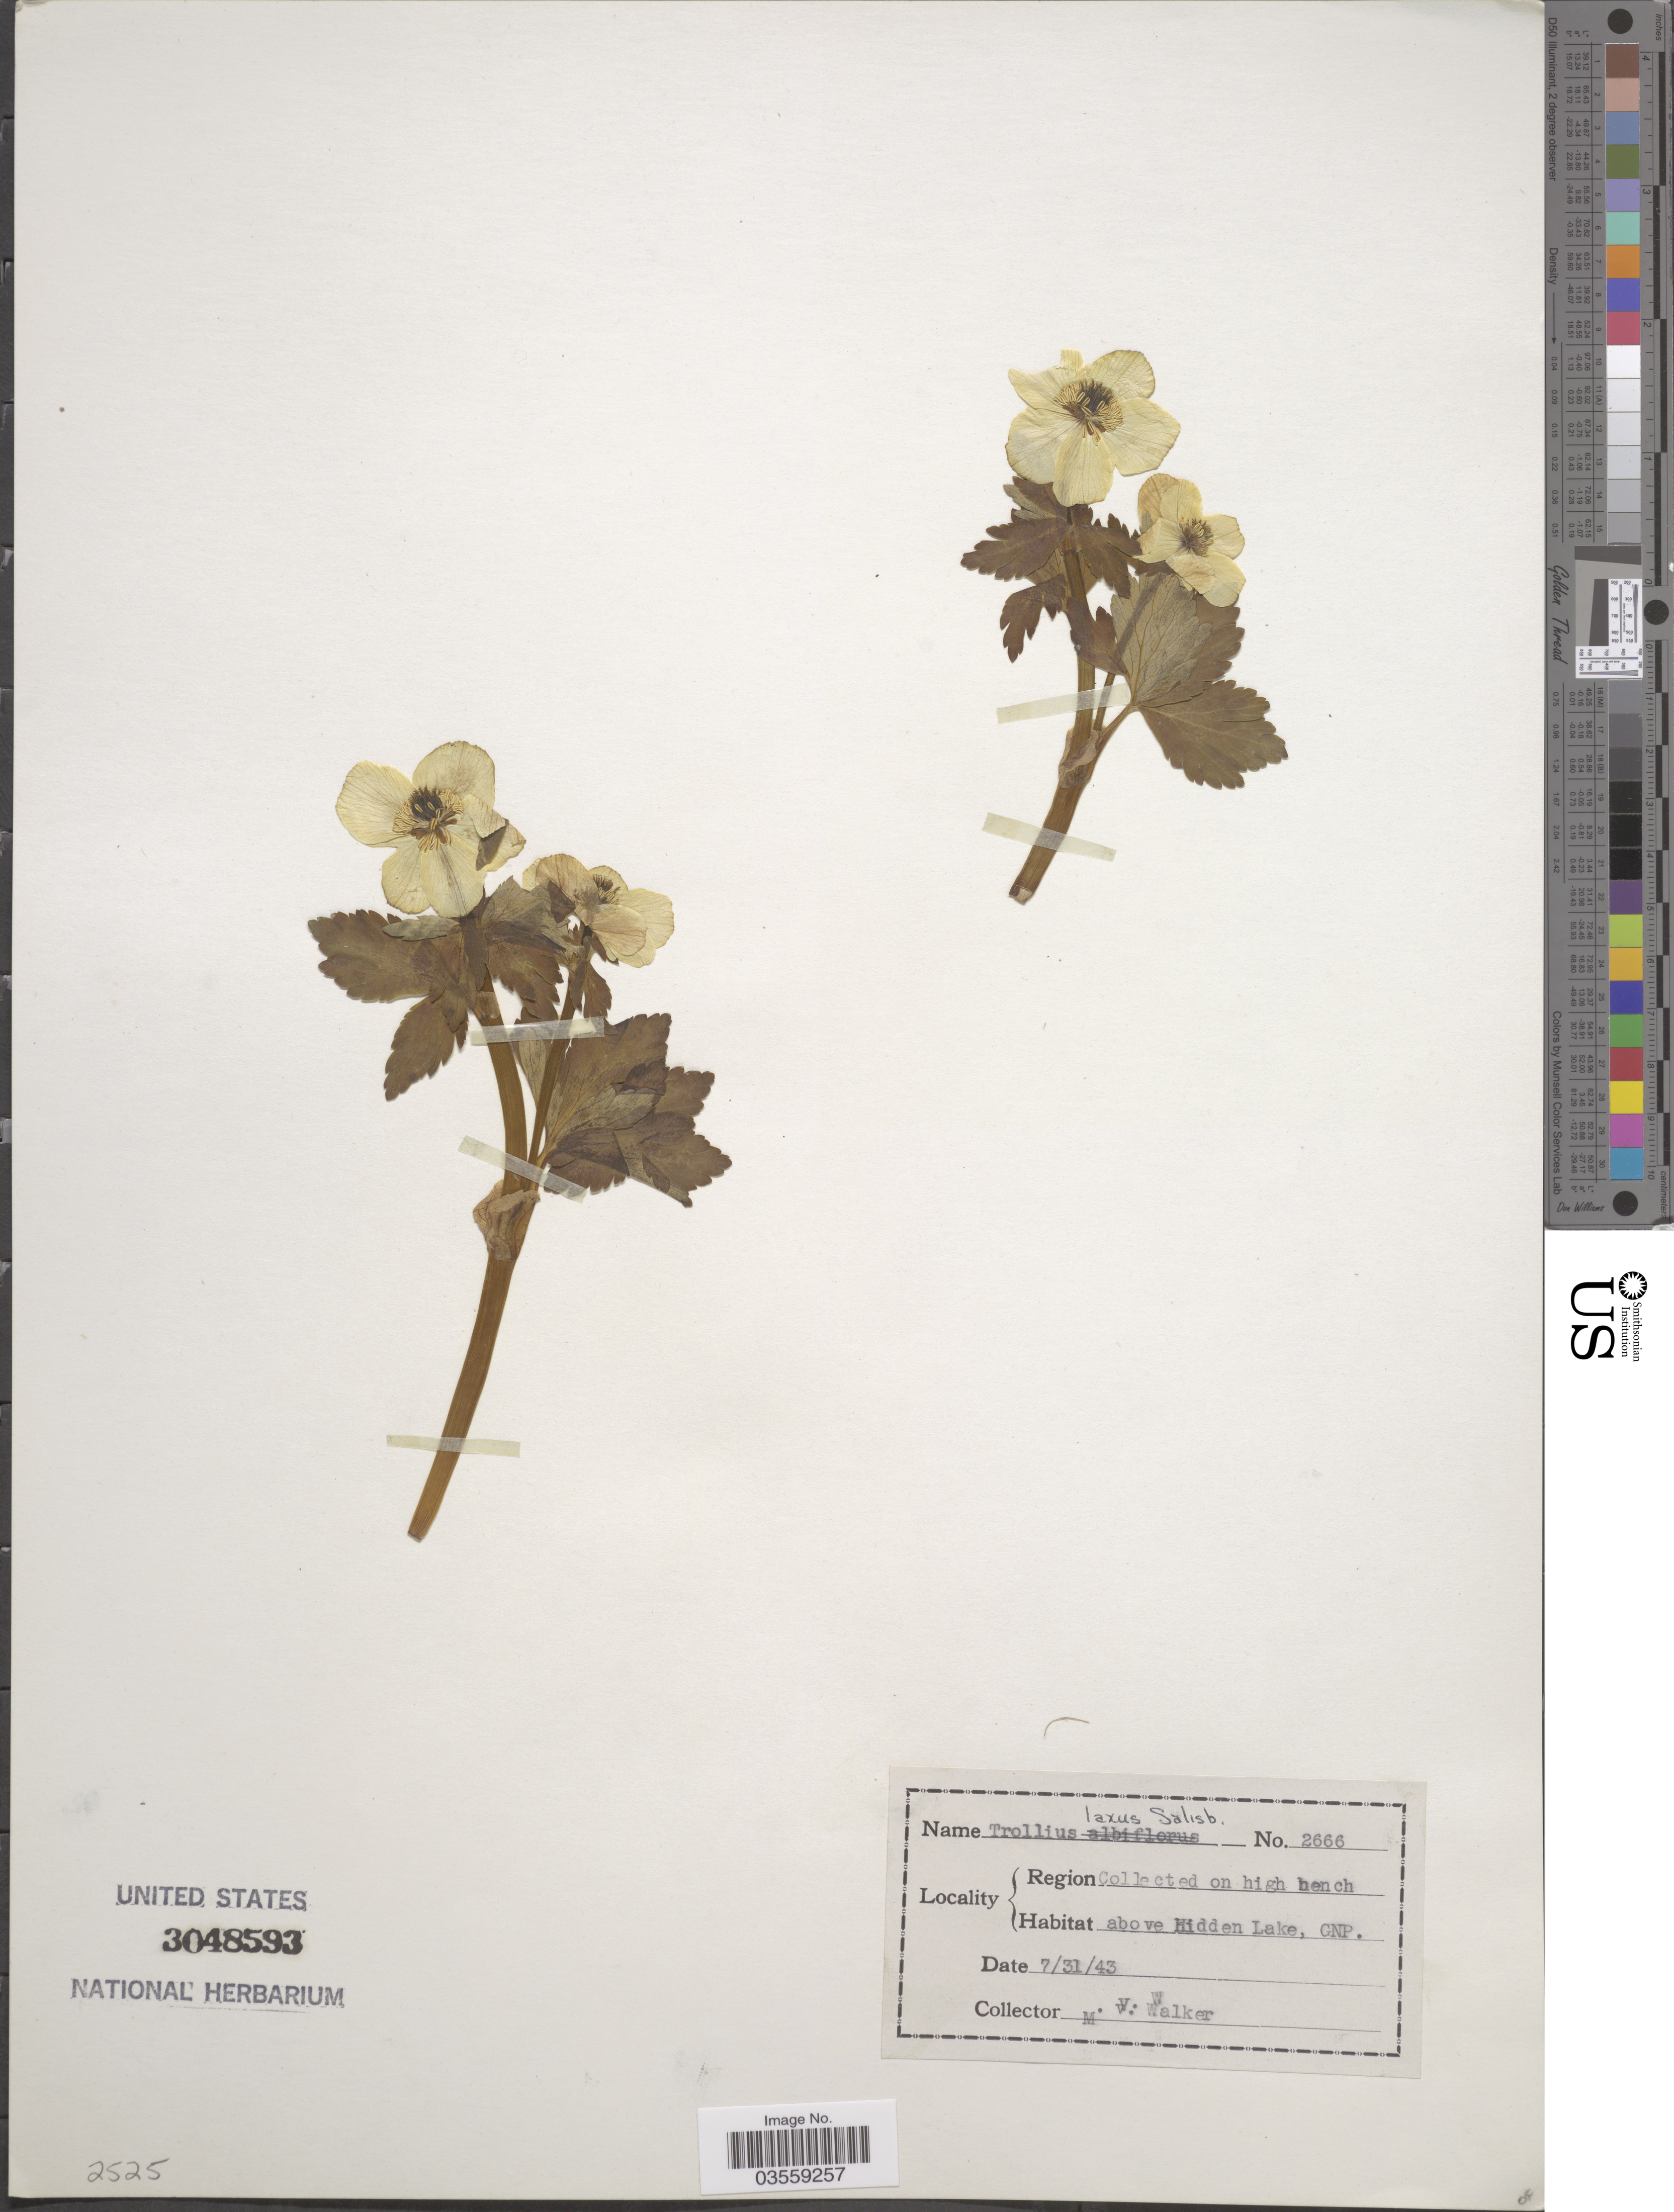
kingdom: Plantae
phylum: Tracheophyta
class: Magnoliopsida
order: Ranunculales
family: Ranunculaceae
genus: Trollius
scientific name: Trollius laxus var. laxus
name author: Salisb.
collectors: M. Walker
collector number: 2666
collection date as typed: Transcribed d/m/y: 31/7/43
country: United States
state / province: Montana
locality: On high bench above Hidden Lake, GNP.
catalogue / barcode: US 3048593